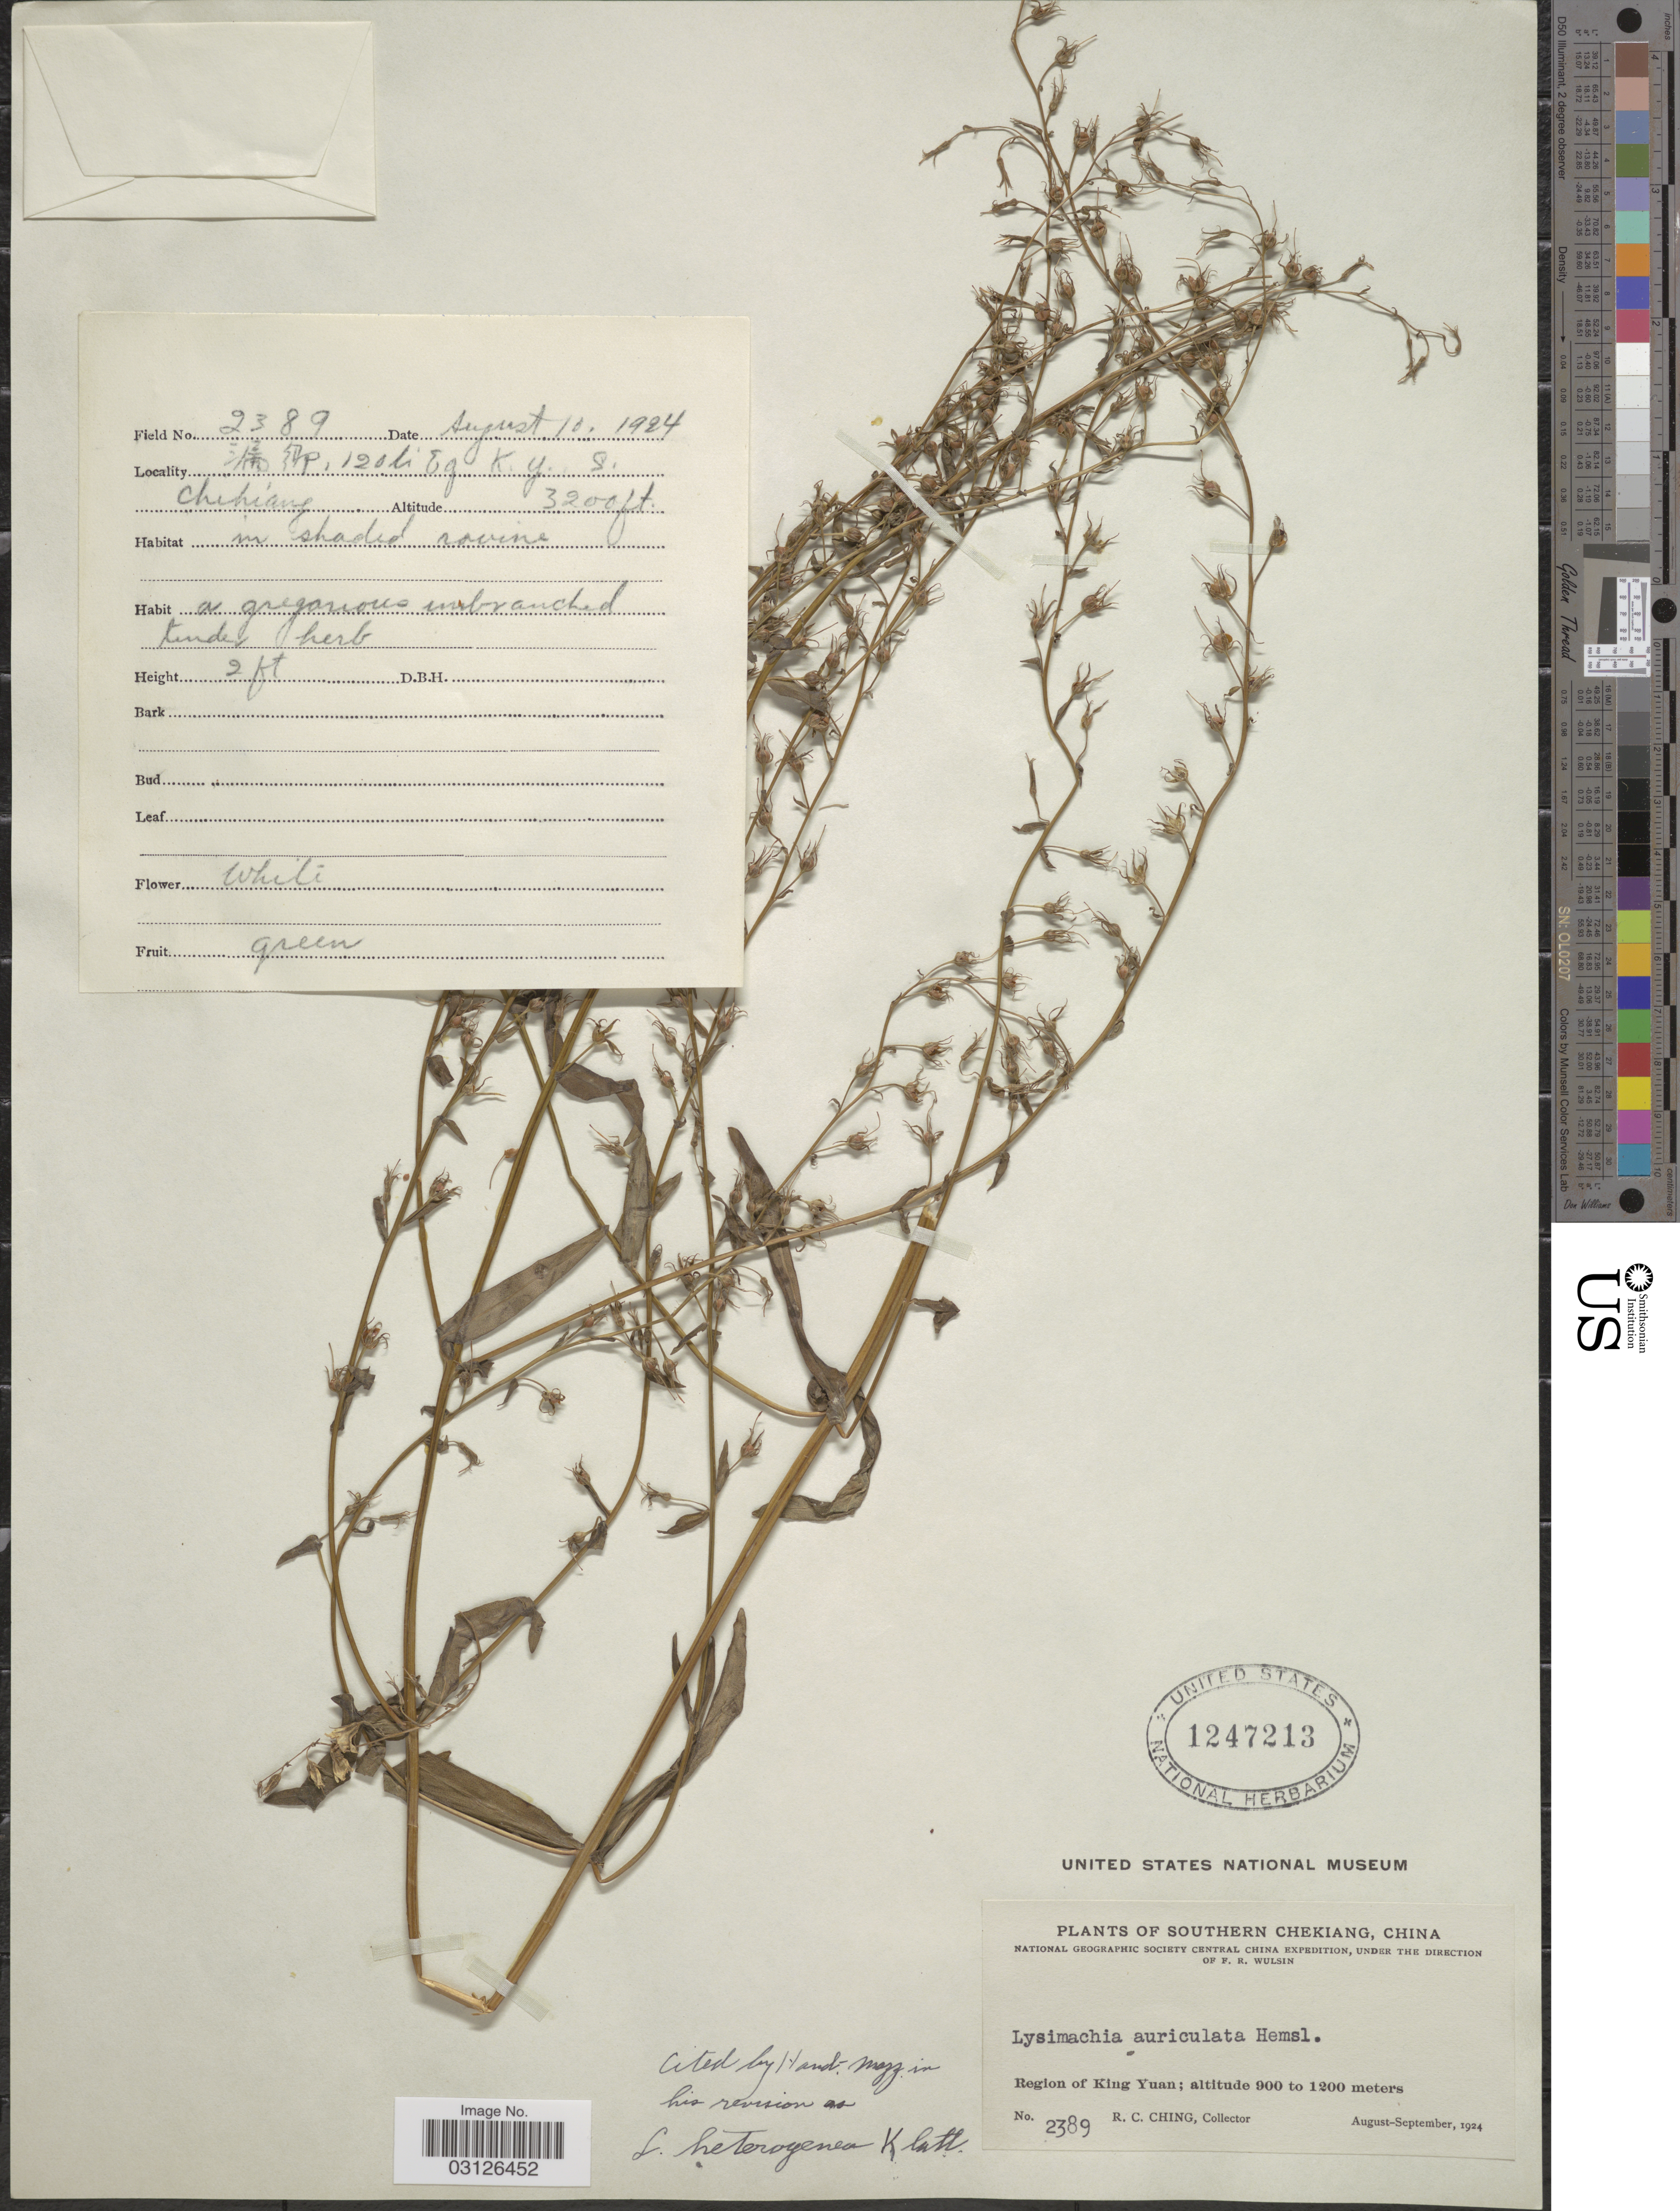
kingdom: Plantae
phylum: Tracheophyta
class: Magnoliopsida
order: Ericales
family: Primulaceae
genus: Lysimachia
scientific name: Lysimachia heterogenea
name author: Klatt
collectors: R. C. Ching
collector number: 2389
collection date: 1924-08-10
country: China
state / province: Zhejiang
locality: Southern Chekiang. Region of King Yuan.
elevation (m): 975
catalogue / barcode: US 1247213